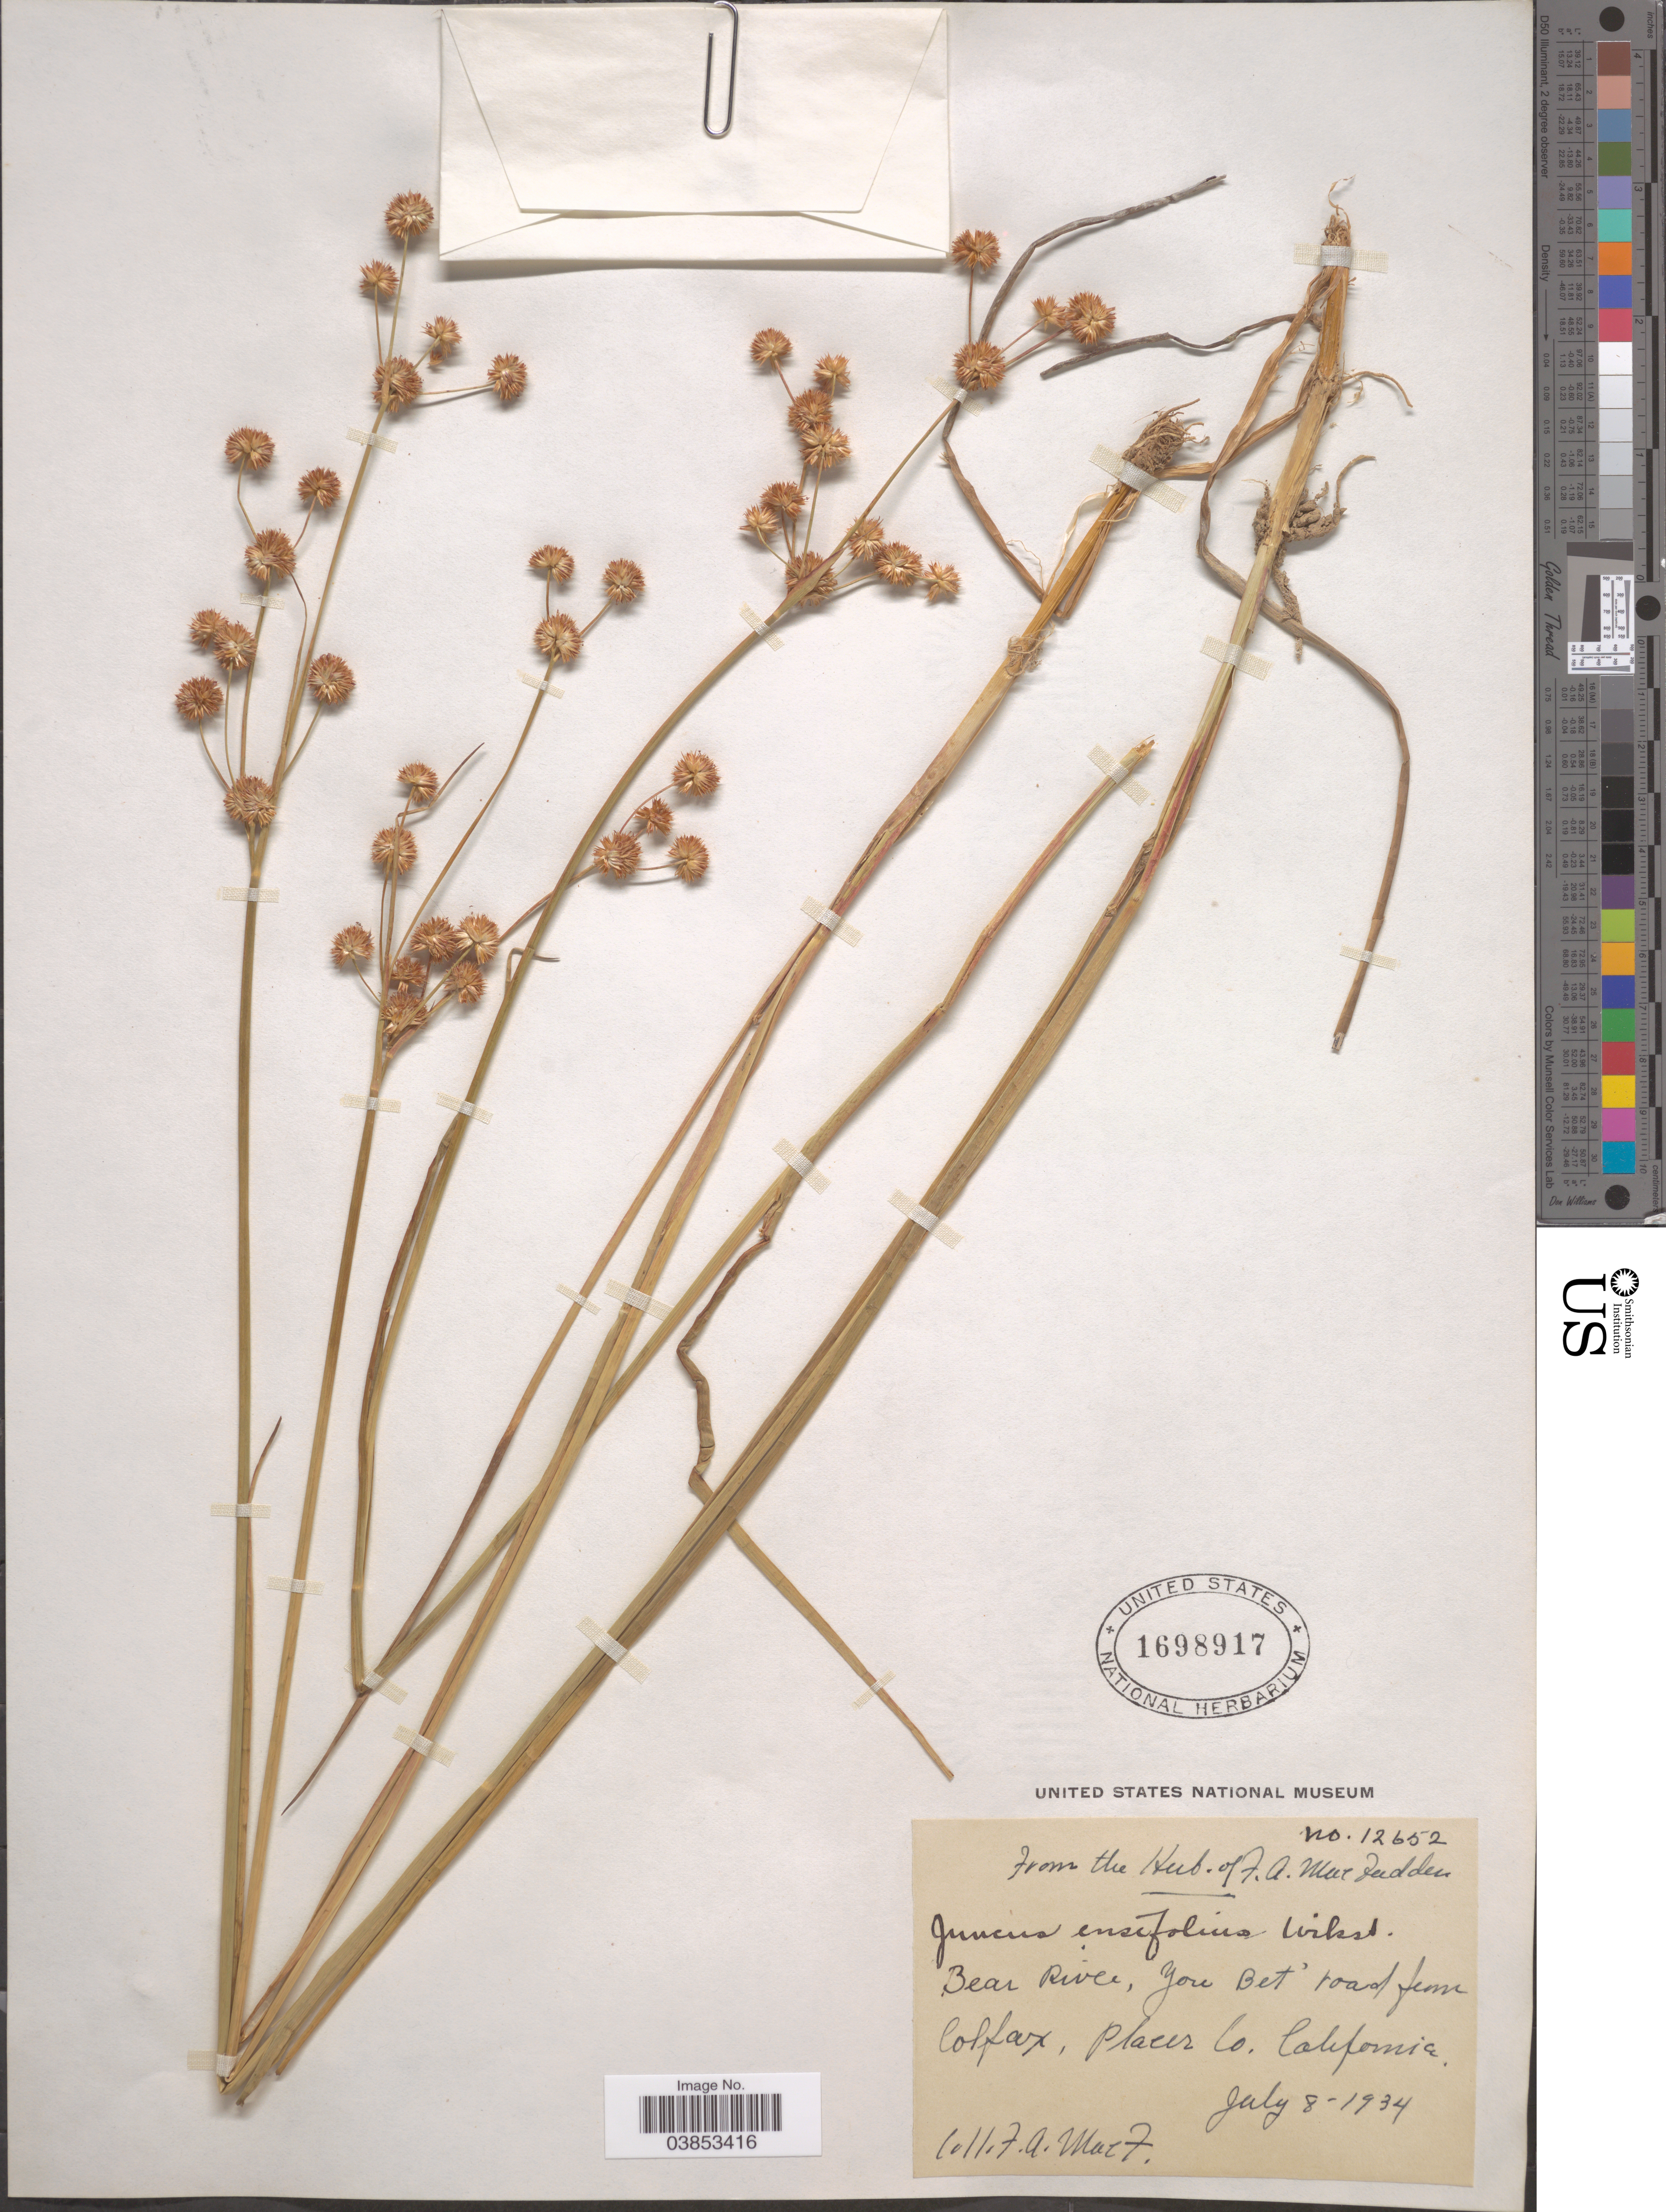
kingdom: Plantae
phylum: Tracheophyta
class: Liliopsida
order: Poales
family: Juncaceae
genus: Juncus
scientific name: Juncus ensifolius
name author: Wikstr.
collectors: F. MacFadden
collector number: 12652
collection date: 1934-07-08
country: United States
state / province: California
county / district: Placer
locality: Bear River, You Bet' road from Colfax, Placer Co.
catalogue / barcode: US 1698917